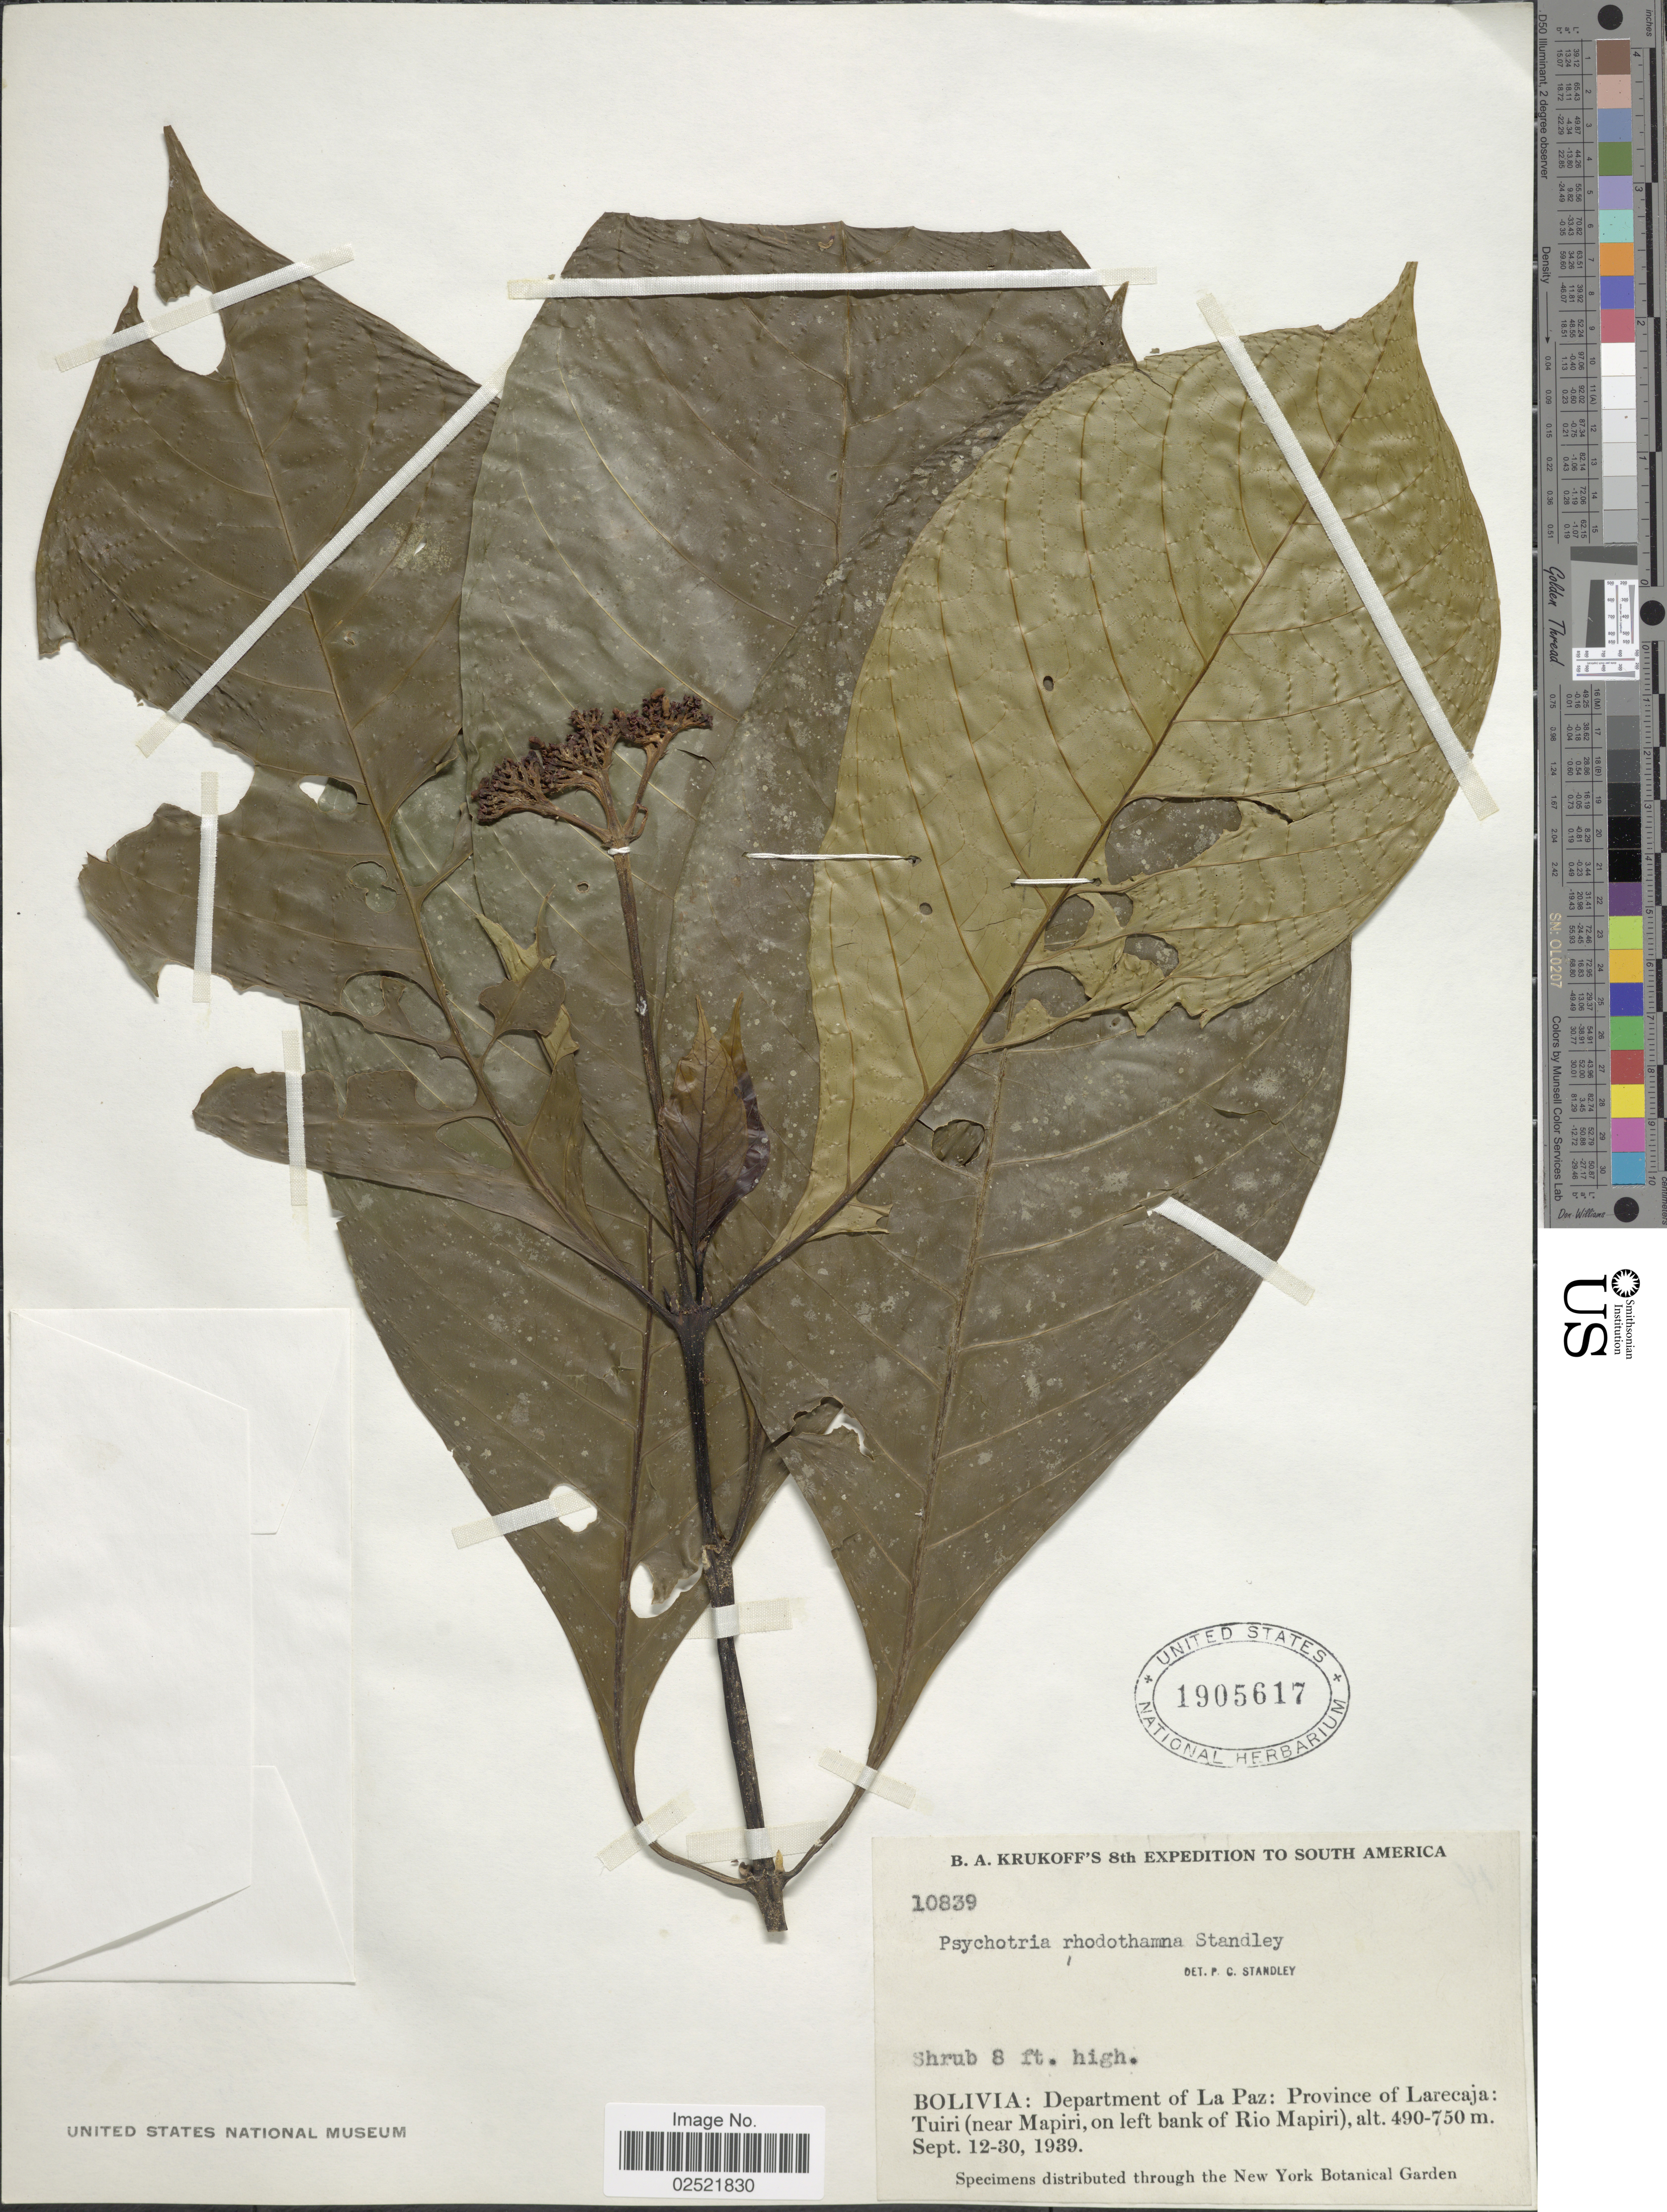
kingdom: Plantae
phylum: Tracheophyta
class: Magnoliopsida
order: Gentianales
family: Rubiaceae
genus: Psychotria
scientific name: Psychotria rhodothamna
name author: Standl.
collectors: B. A. Krukoff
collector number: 10839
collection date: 1939-09-12/1939-09-30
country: Bolivia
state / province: La Paz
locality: Province of Larecaja, Tuiri (near Mapiri, on left bank of Rio Mapiri)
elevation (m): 490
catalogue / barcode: US 1905617